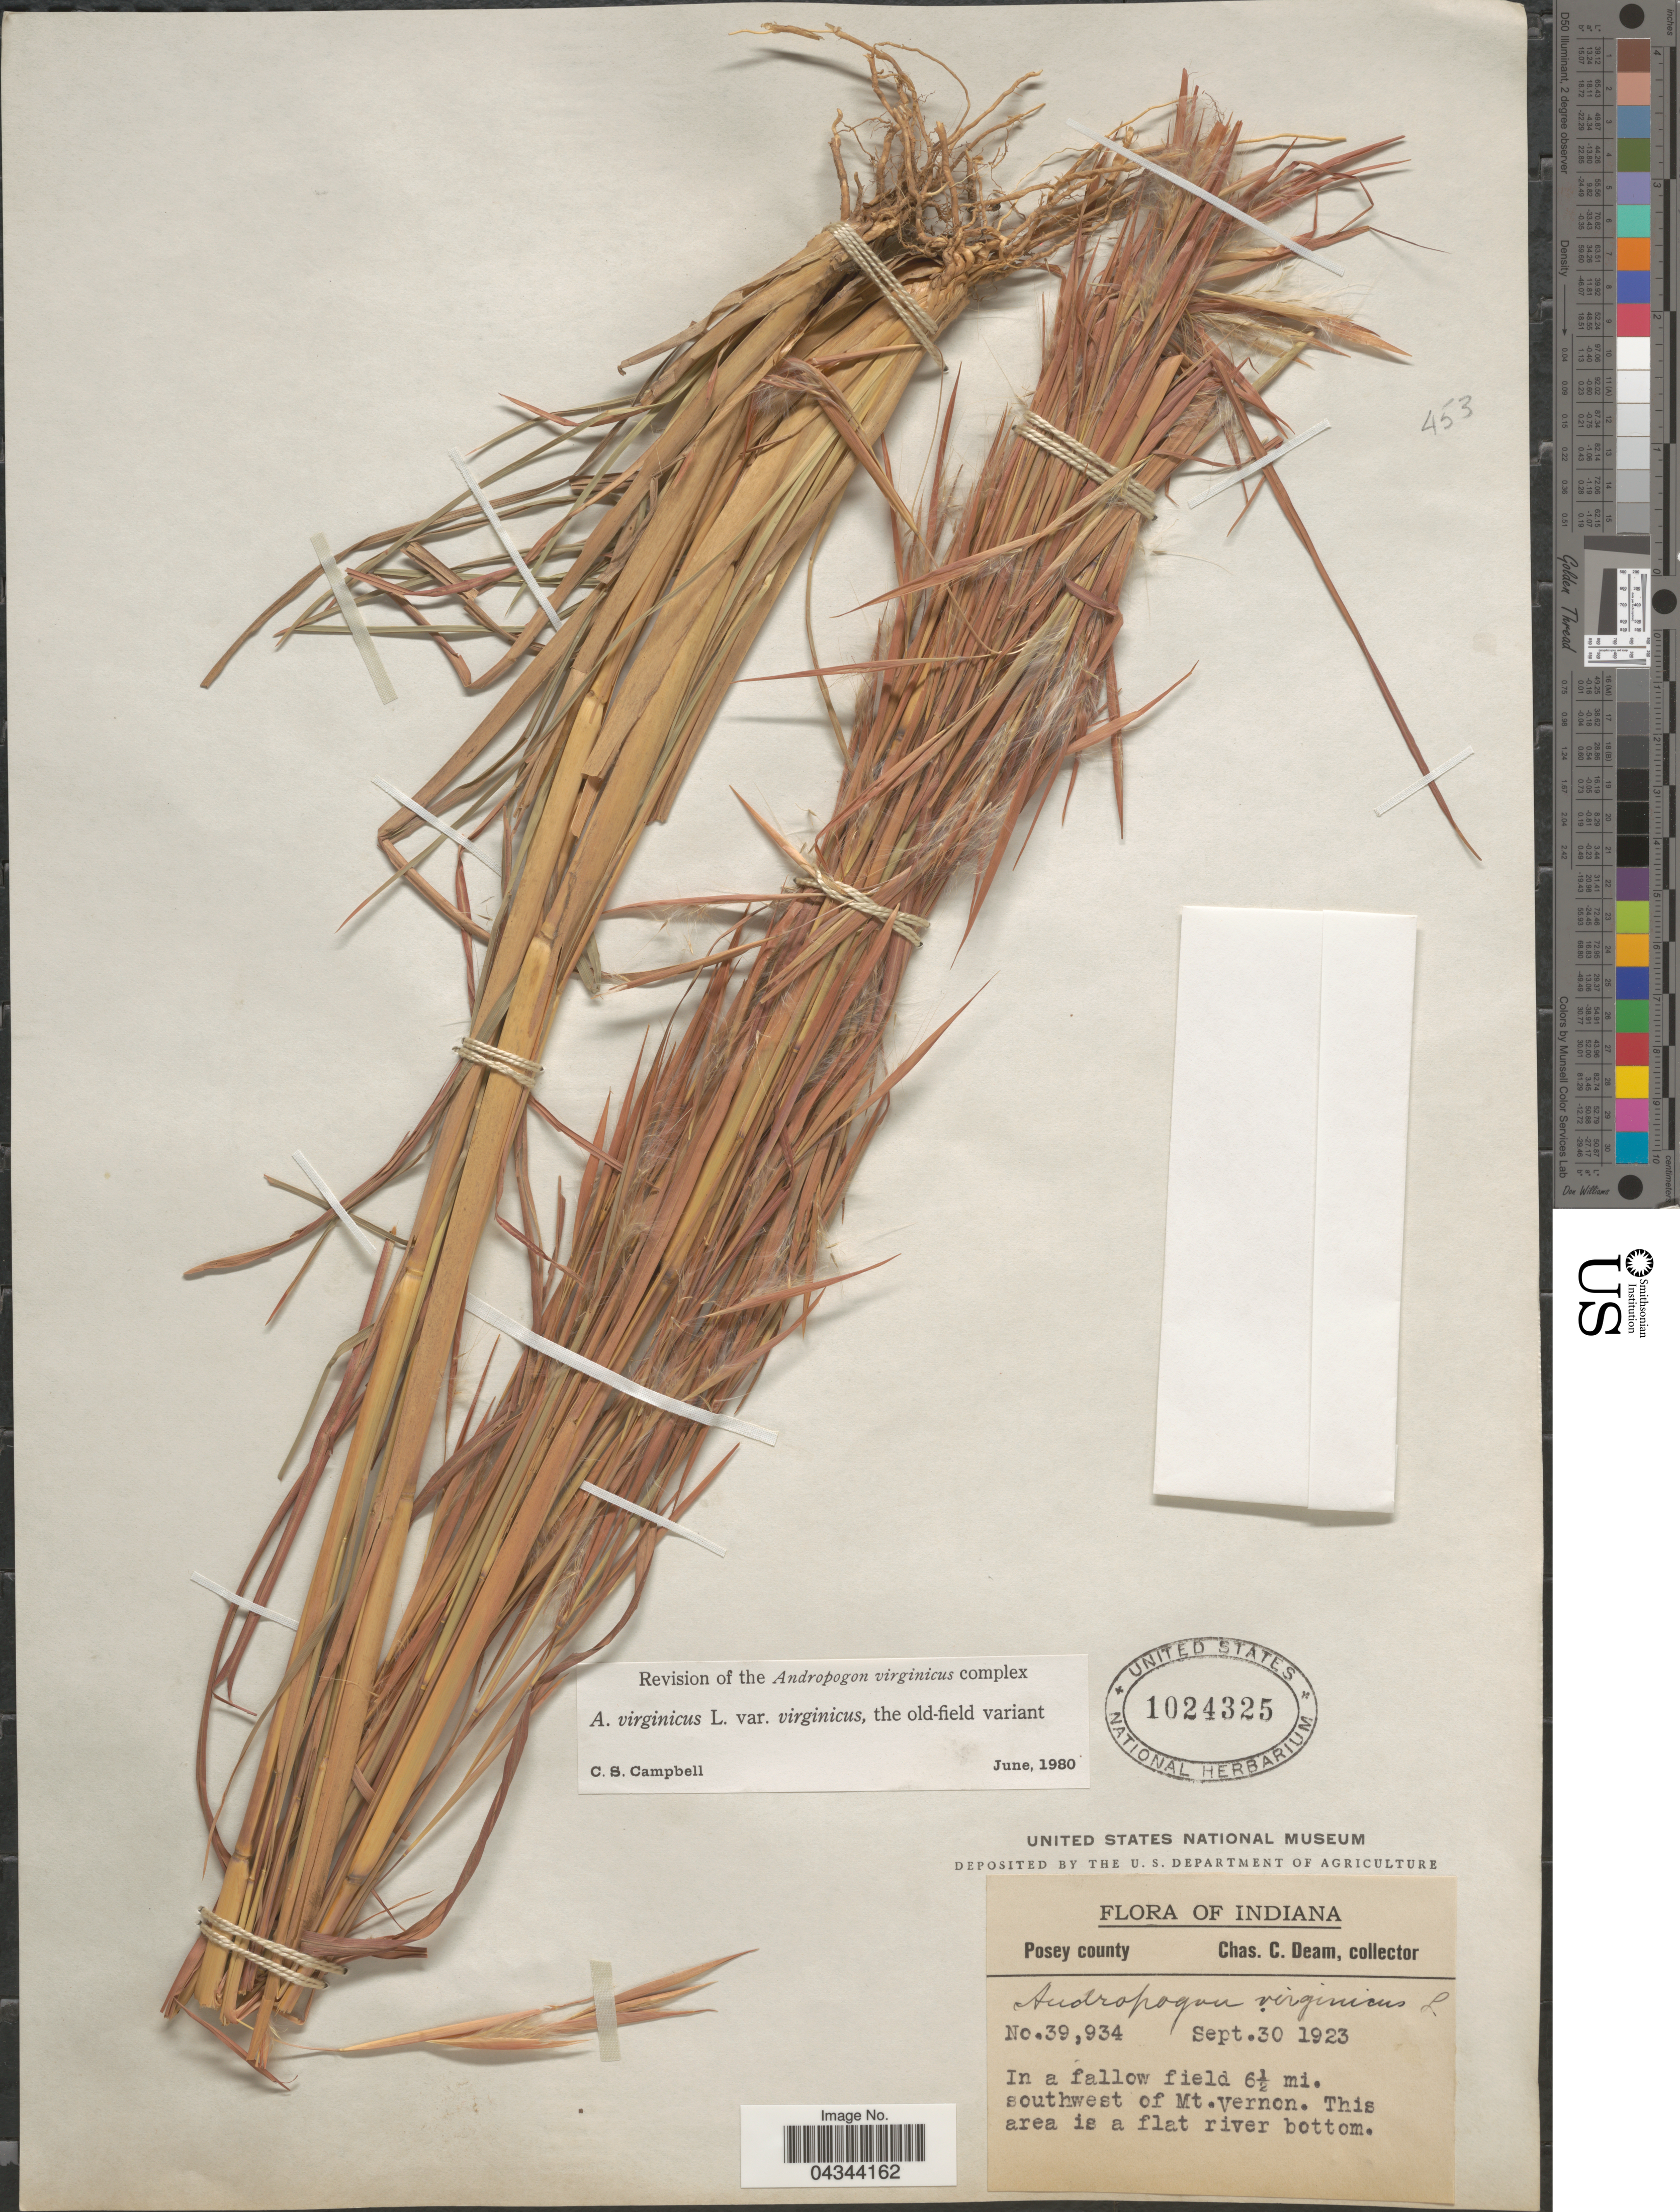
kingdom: Plantae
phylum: Tracheophyta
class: Liliopsida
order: Poales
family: Poaceae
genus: Andropogon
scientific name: Andropogon virginicus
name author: L.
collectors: C. C. Deam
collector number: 39934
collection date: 1923-09-30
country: United States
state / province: Indiana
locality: Posey county. 6½ mi. southwest of Mt. Vernon.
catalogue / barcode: US 1024325